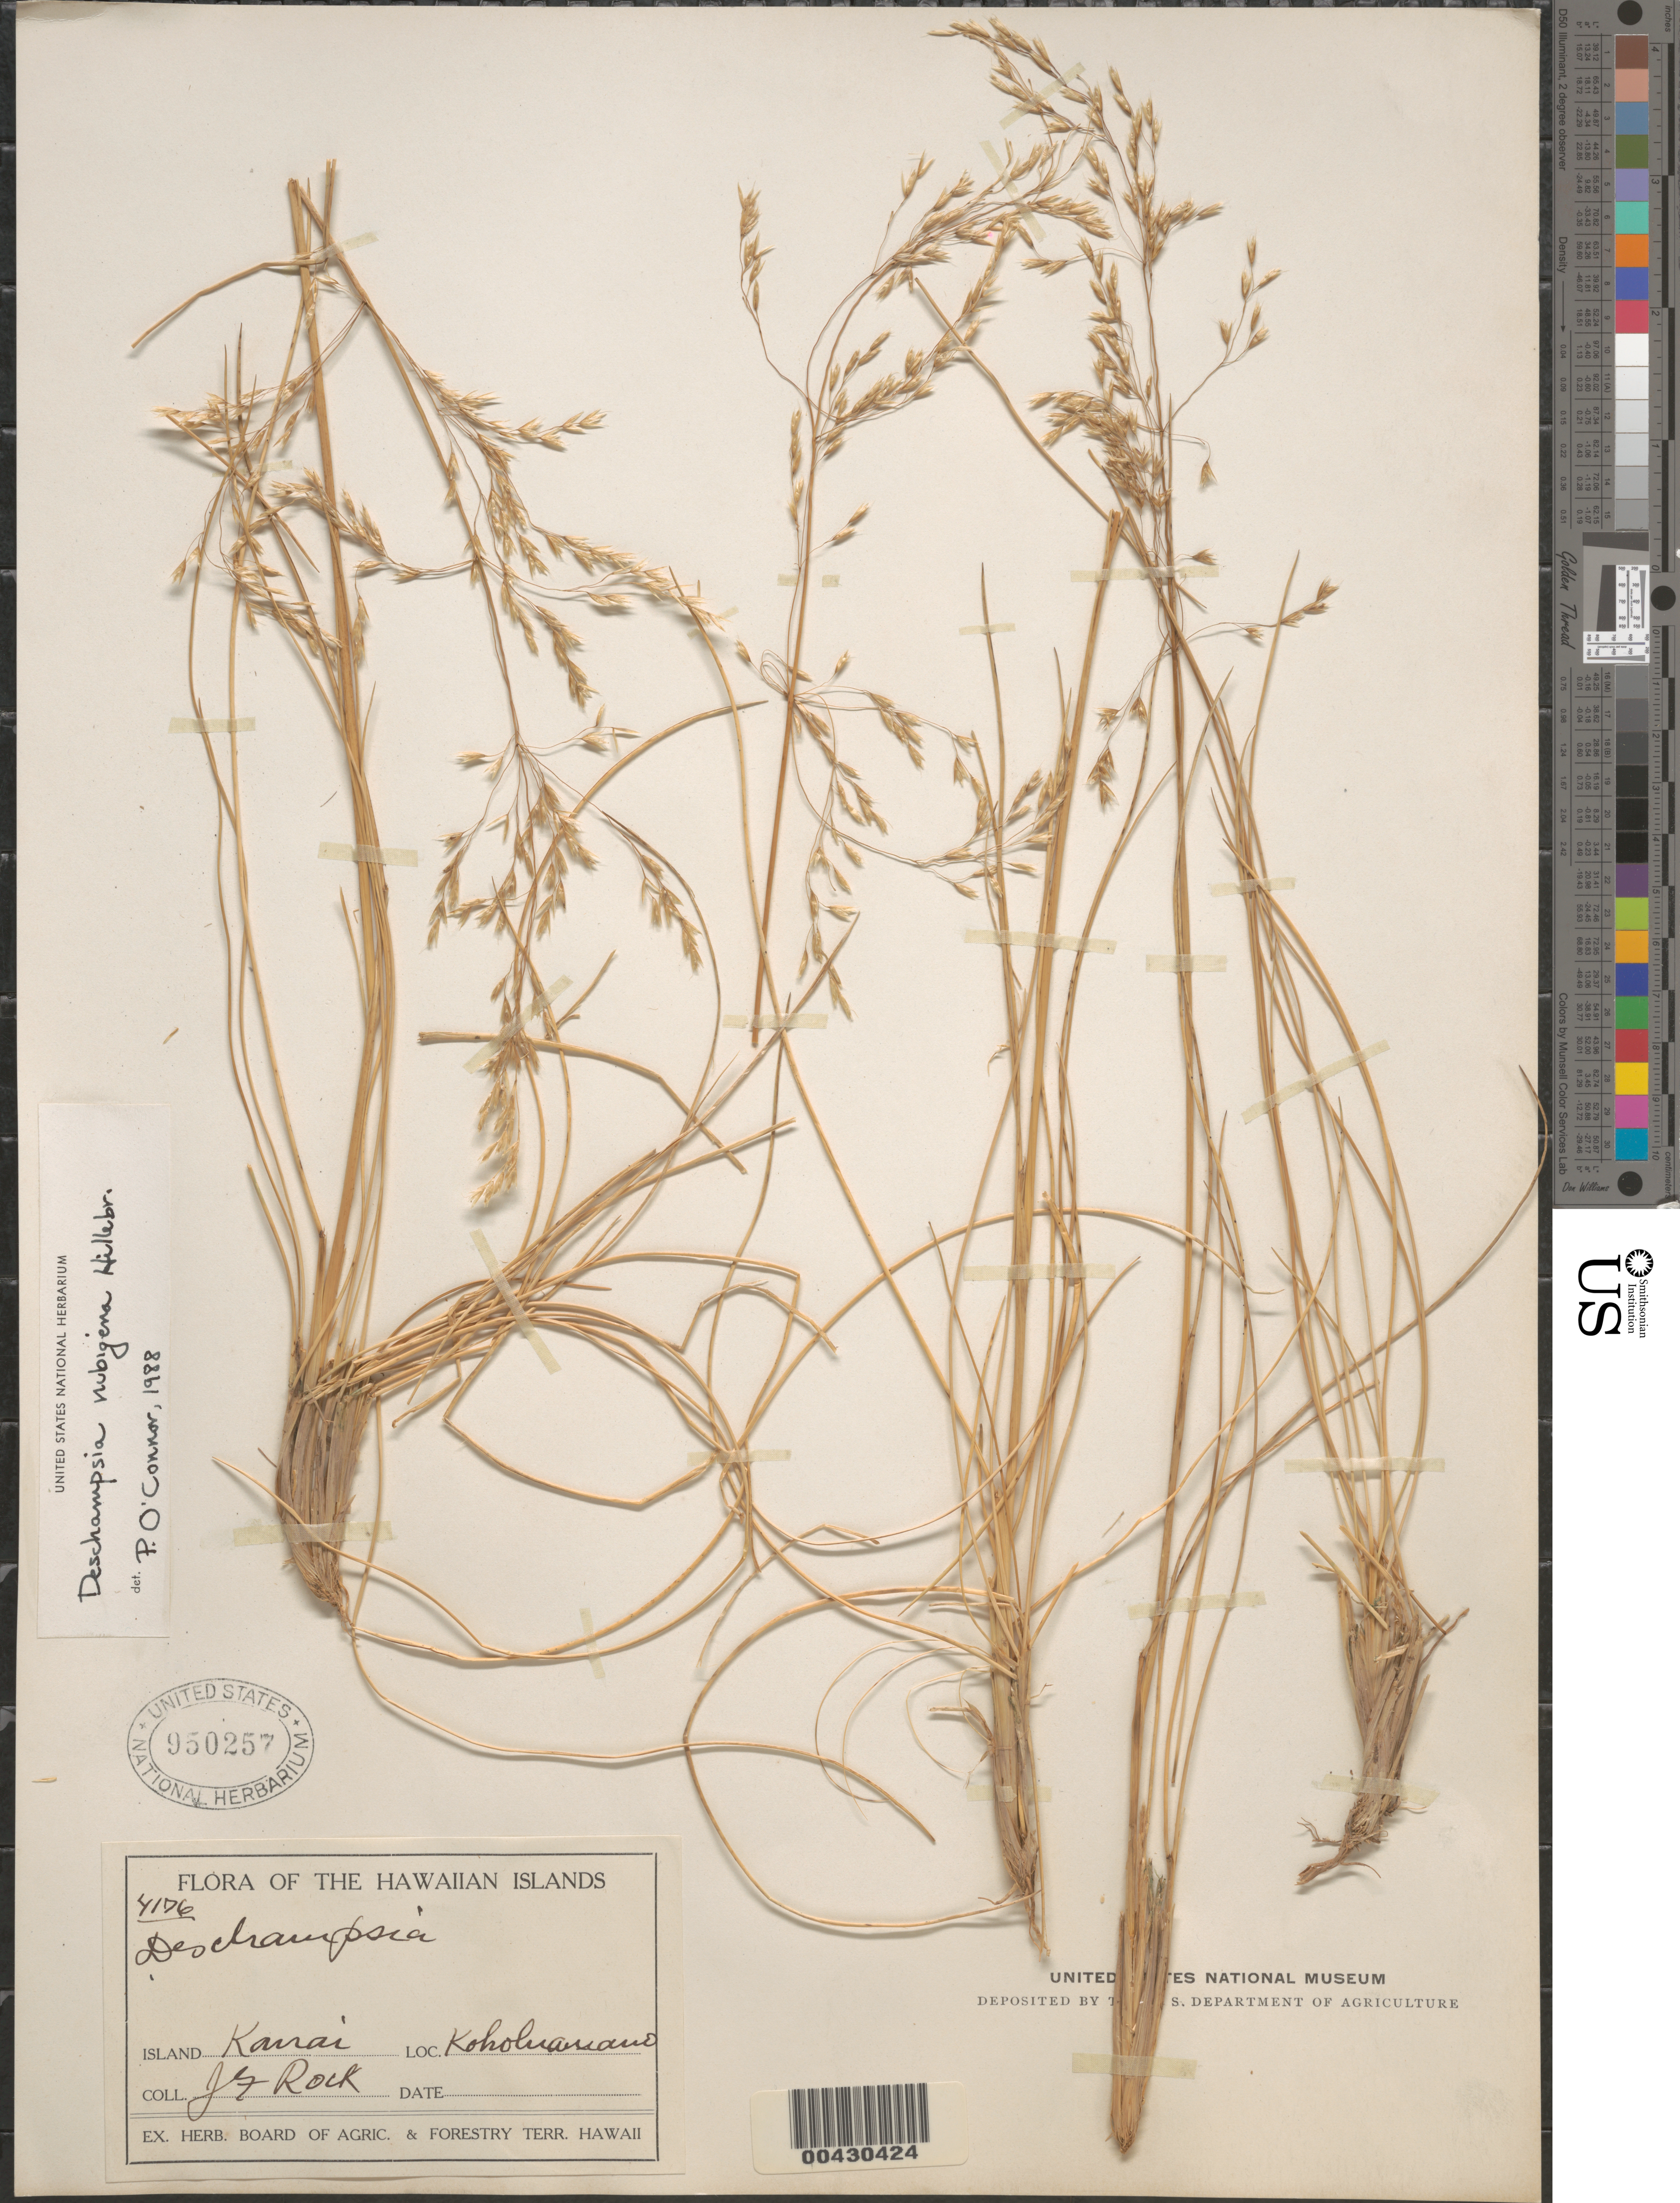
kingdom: Plantae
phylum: Tracheophyta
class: Liliopsida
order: Poales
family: Poaceae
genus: Deschampsia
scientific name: Deschampsia nubigena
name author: Hillebr.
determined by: O'Connor, P.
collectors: J. F. Rock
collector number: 4176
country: United States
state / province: Hawaii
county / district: Kauai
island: Kaua'i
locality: Kaholuamano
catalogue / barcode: US 950257